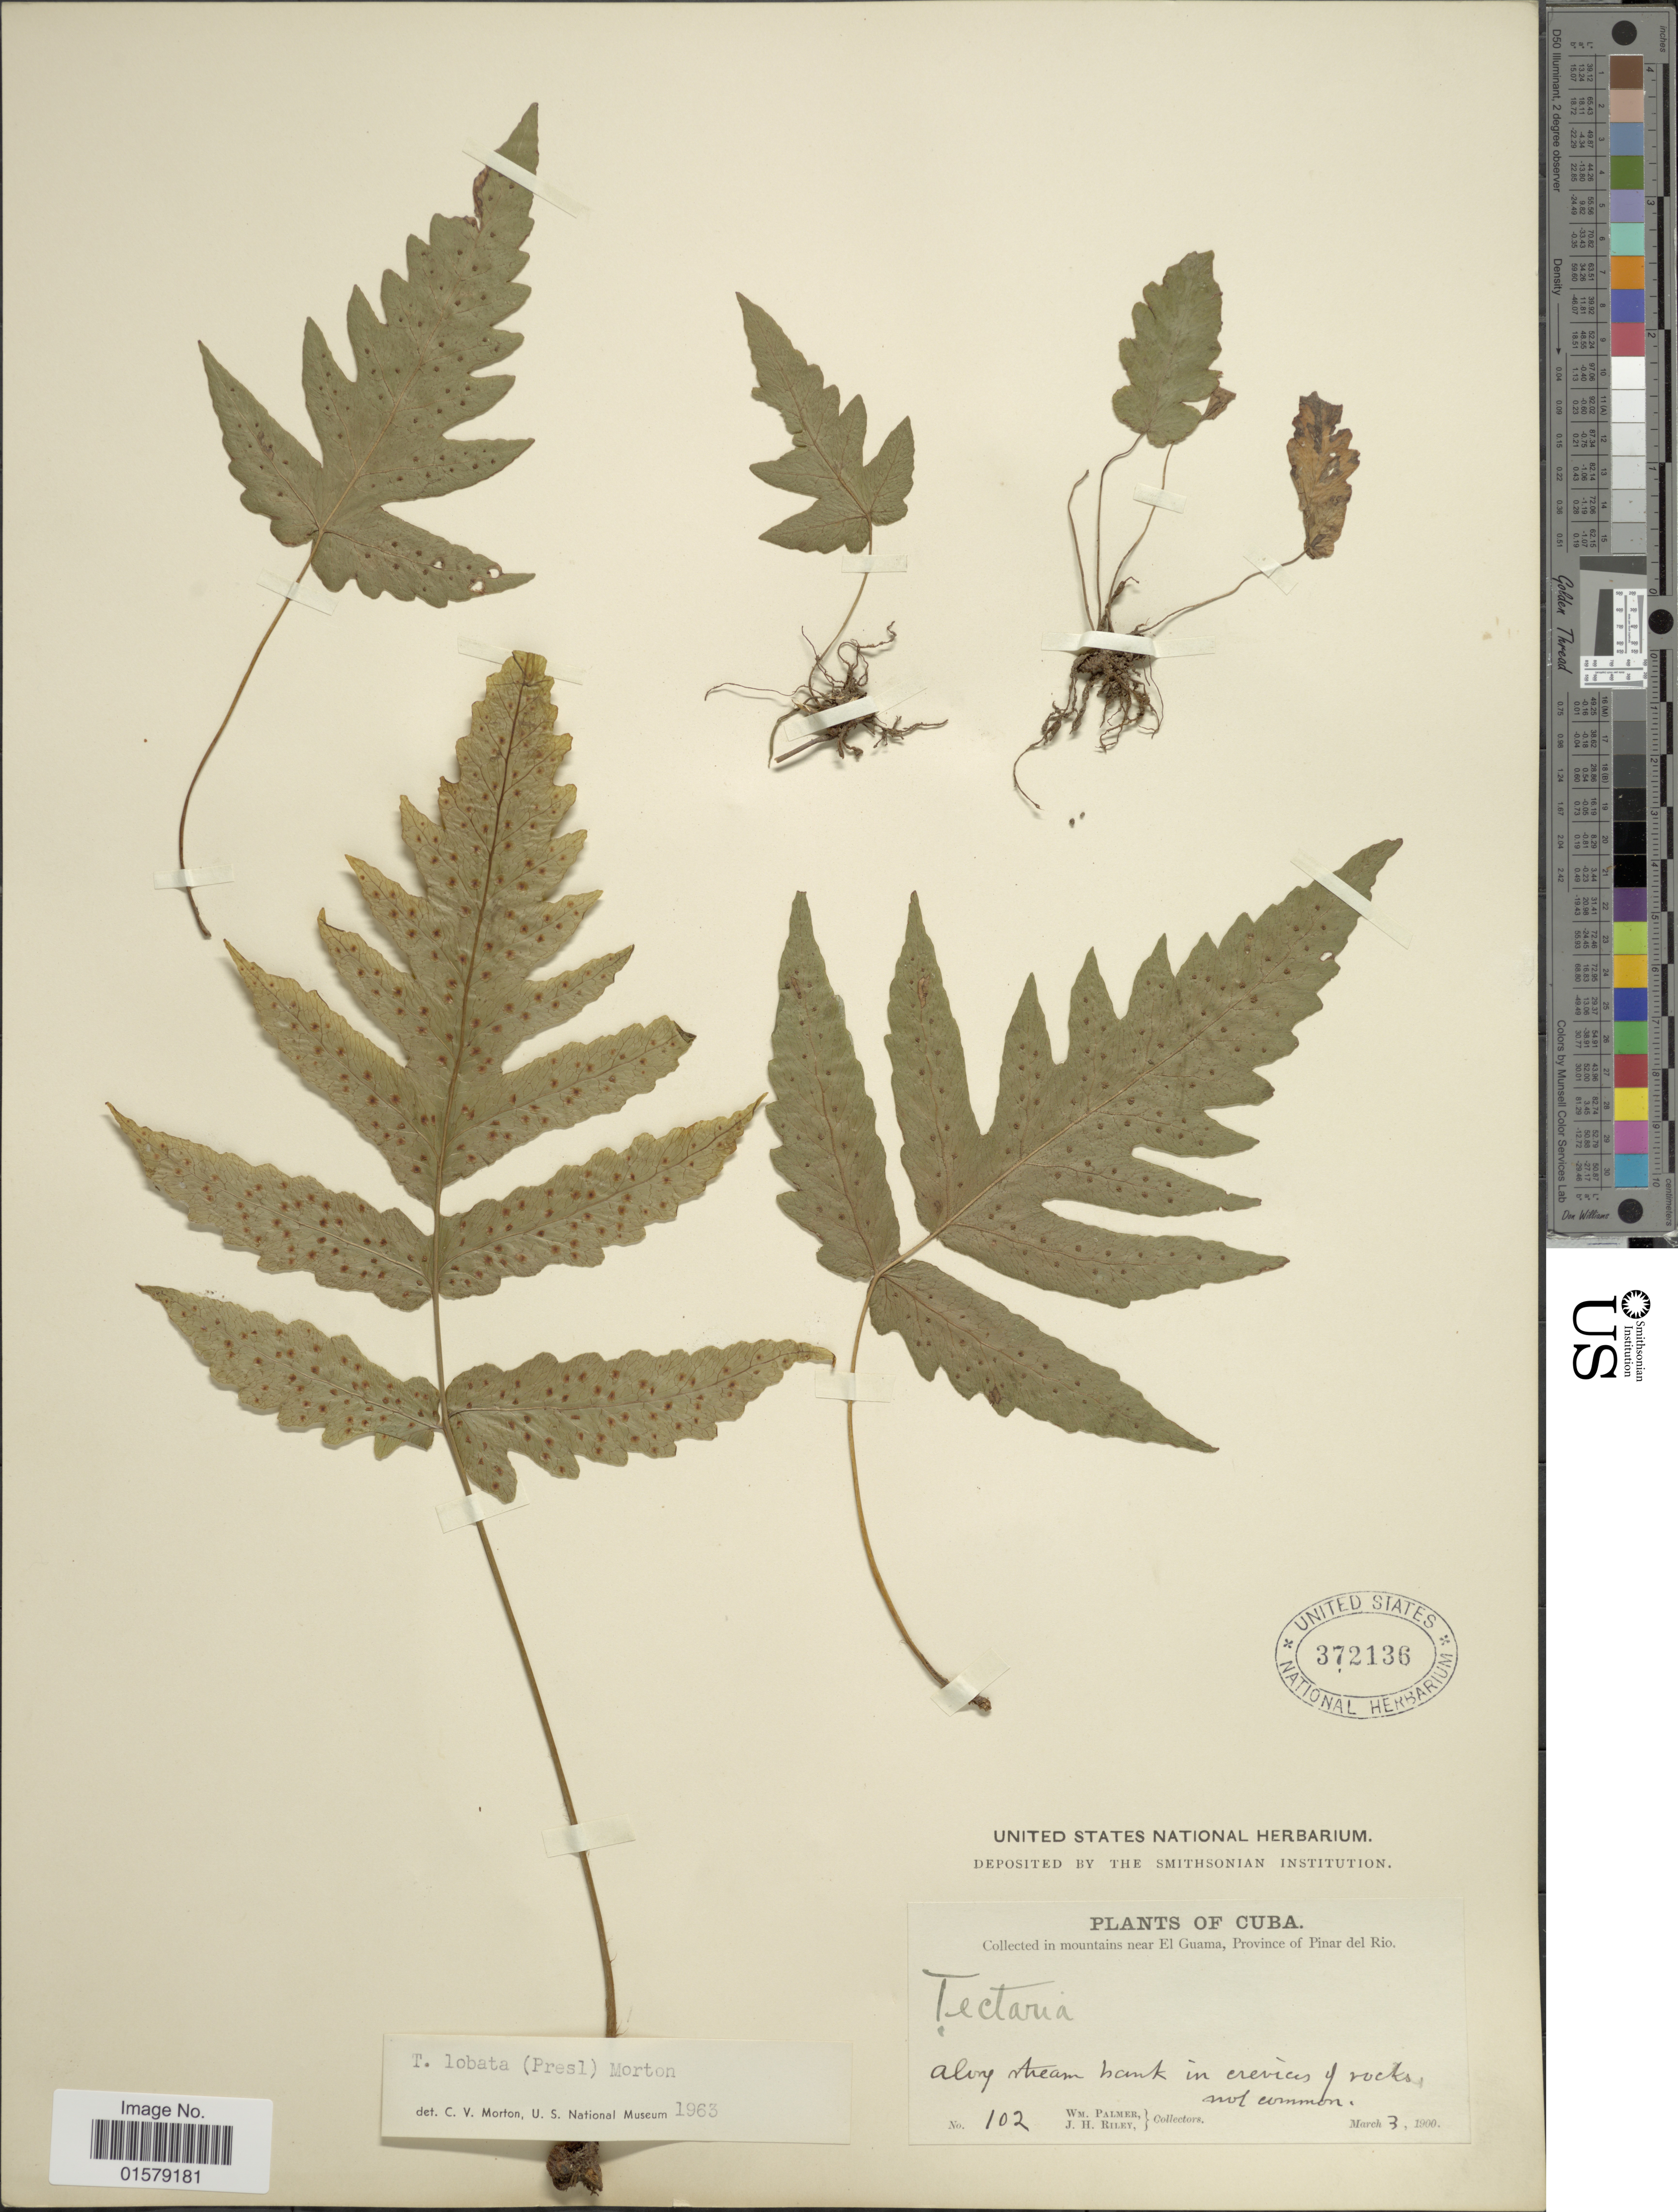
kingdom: Plantae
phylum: Tracheophyta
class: Polypodiopsida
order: Polypodiales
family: Tectariaceae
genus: Tectaria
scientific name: Tectaria fimbriata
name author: (Willd.) Lourteig & Proctor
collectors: W. Palmer & J. H. Riley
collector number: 102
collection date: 1900-03-03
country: Cuba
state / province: Pinar del Río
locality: In mountains near El Guama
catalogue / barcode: US 372136